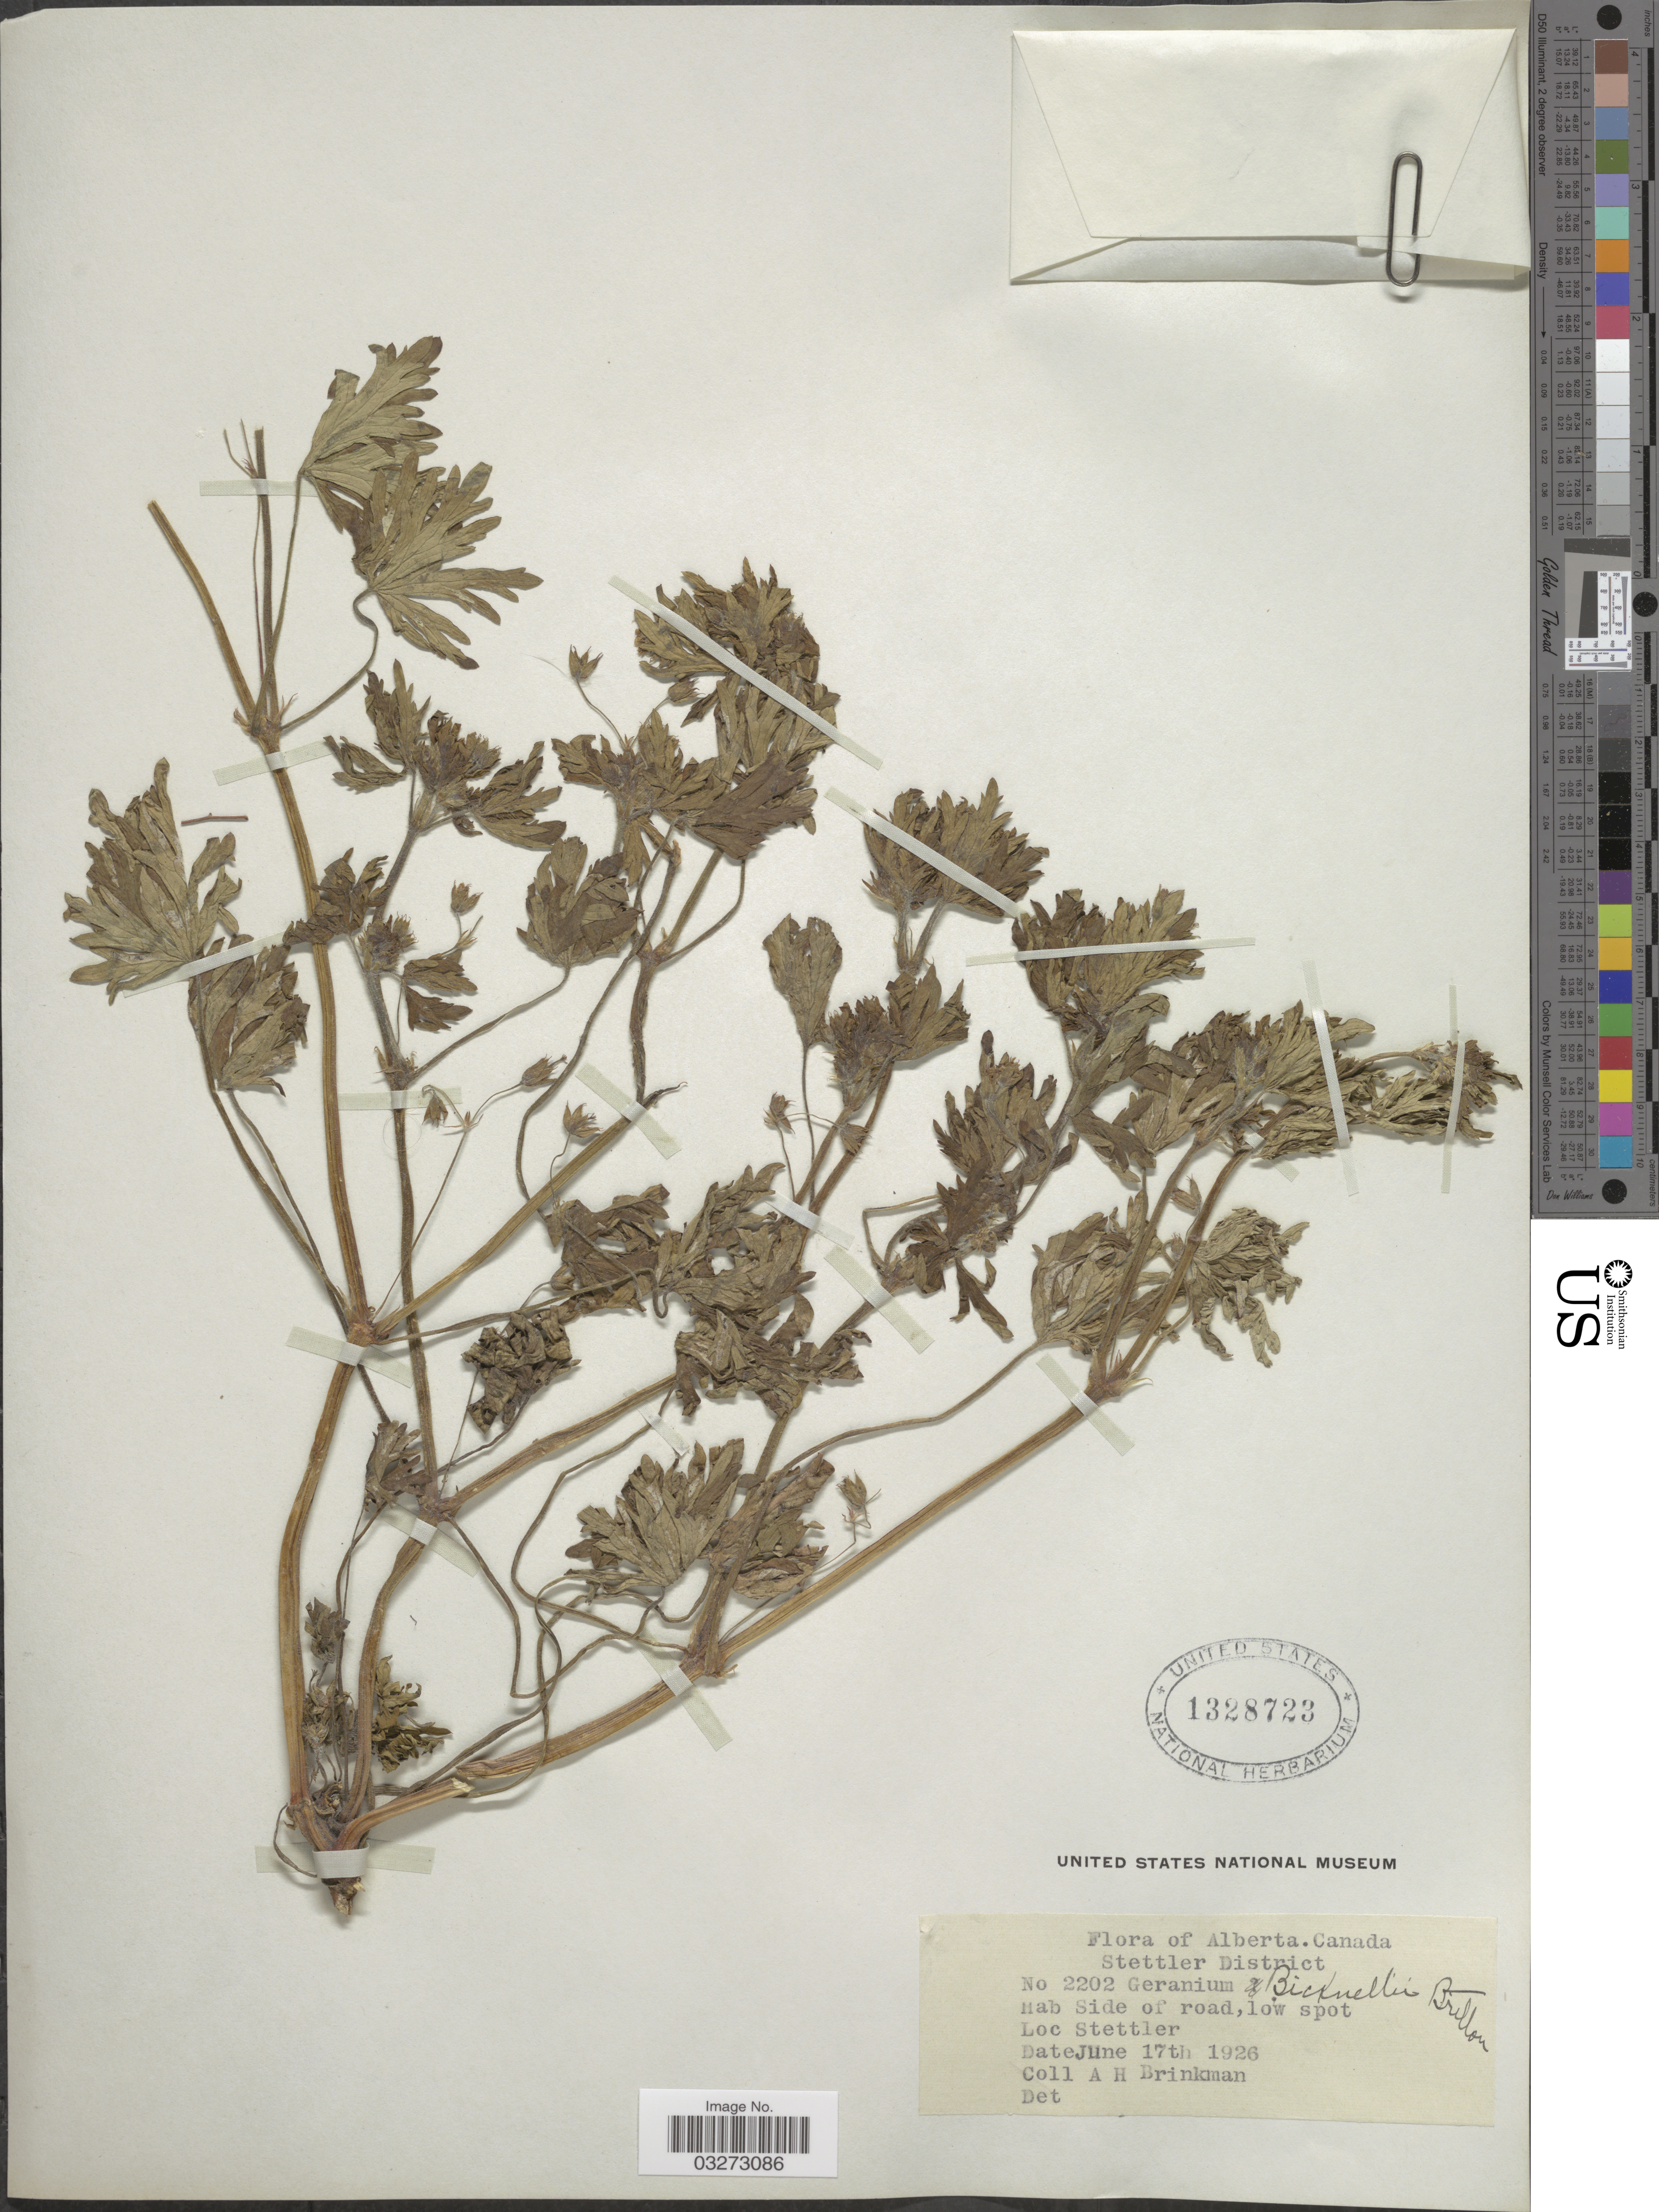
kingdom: Plantae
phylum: Tracheophyta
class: Magnoliopsida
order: Geraniales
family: Geraniaceae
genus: Geranium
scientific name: Geranium bicknellii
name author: Britton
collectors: A. Brinkman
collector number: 2202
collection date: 1926-06-17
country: Canada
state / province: Alberta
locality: Stettler District, Stettler.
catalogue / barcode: US 1328723